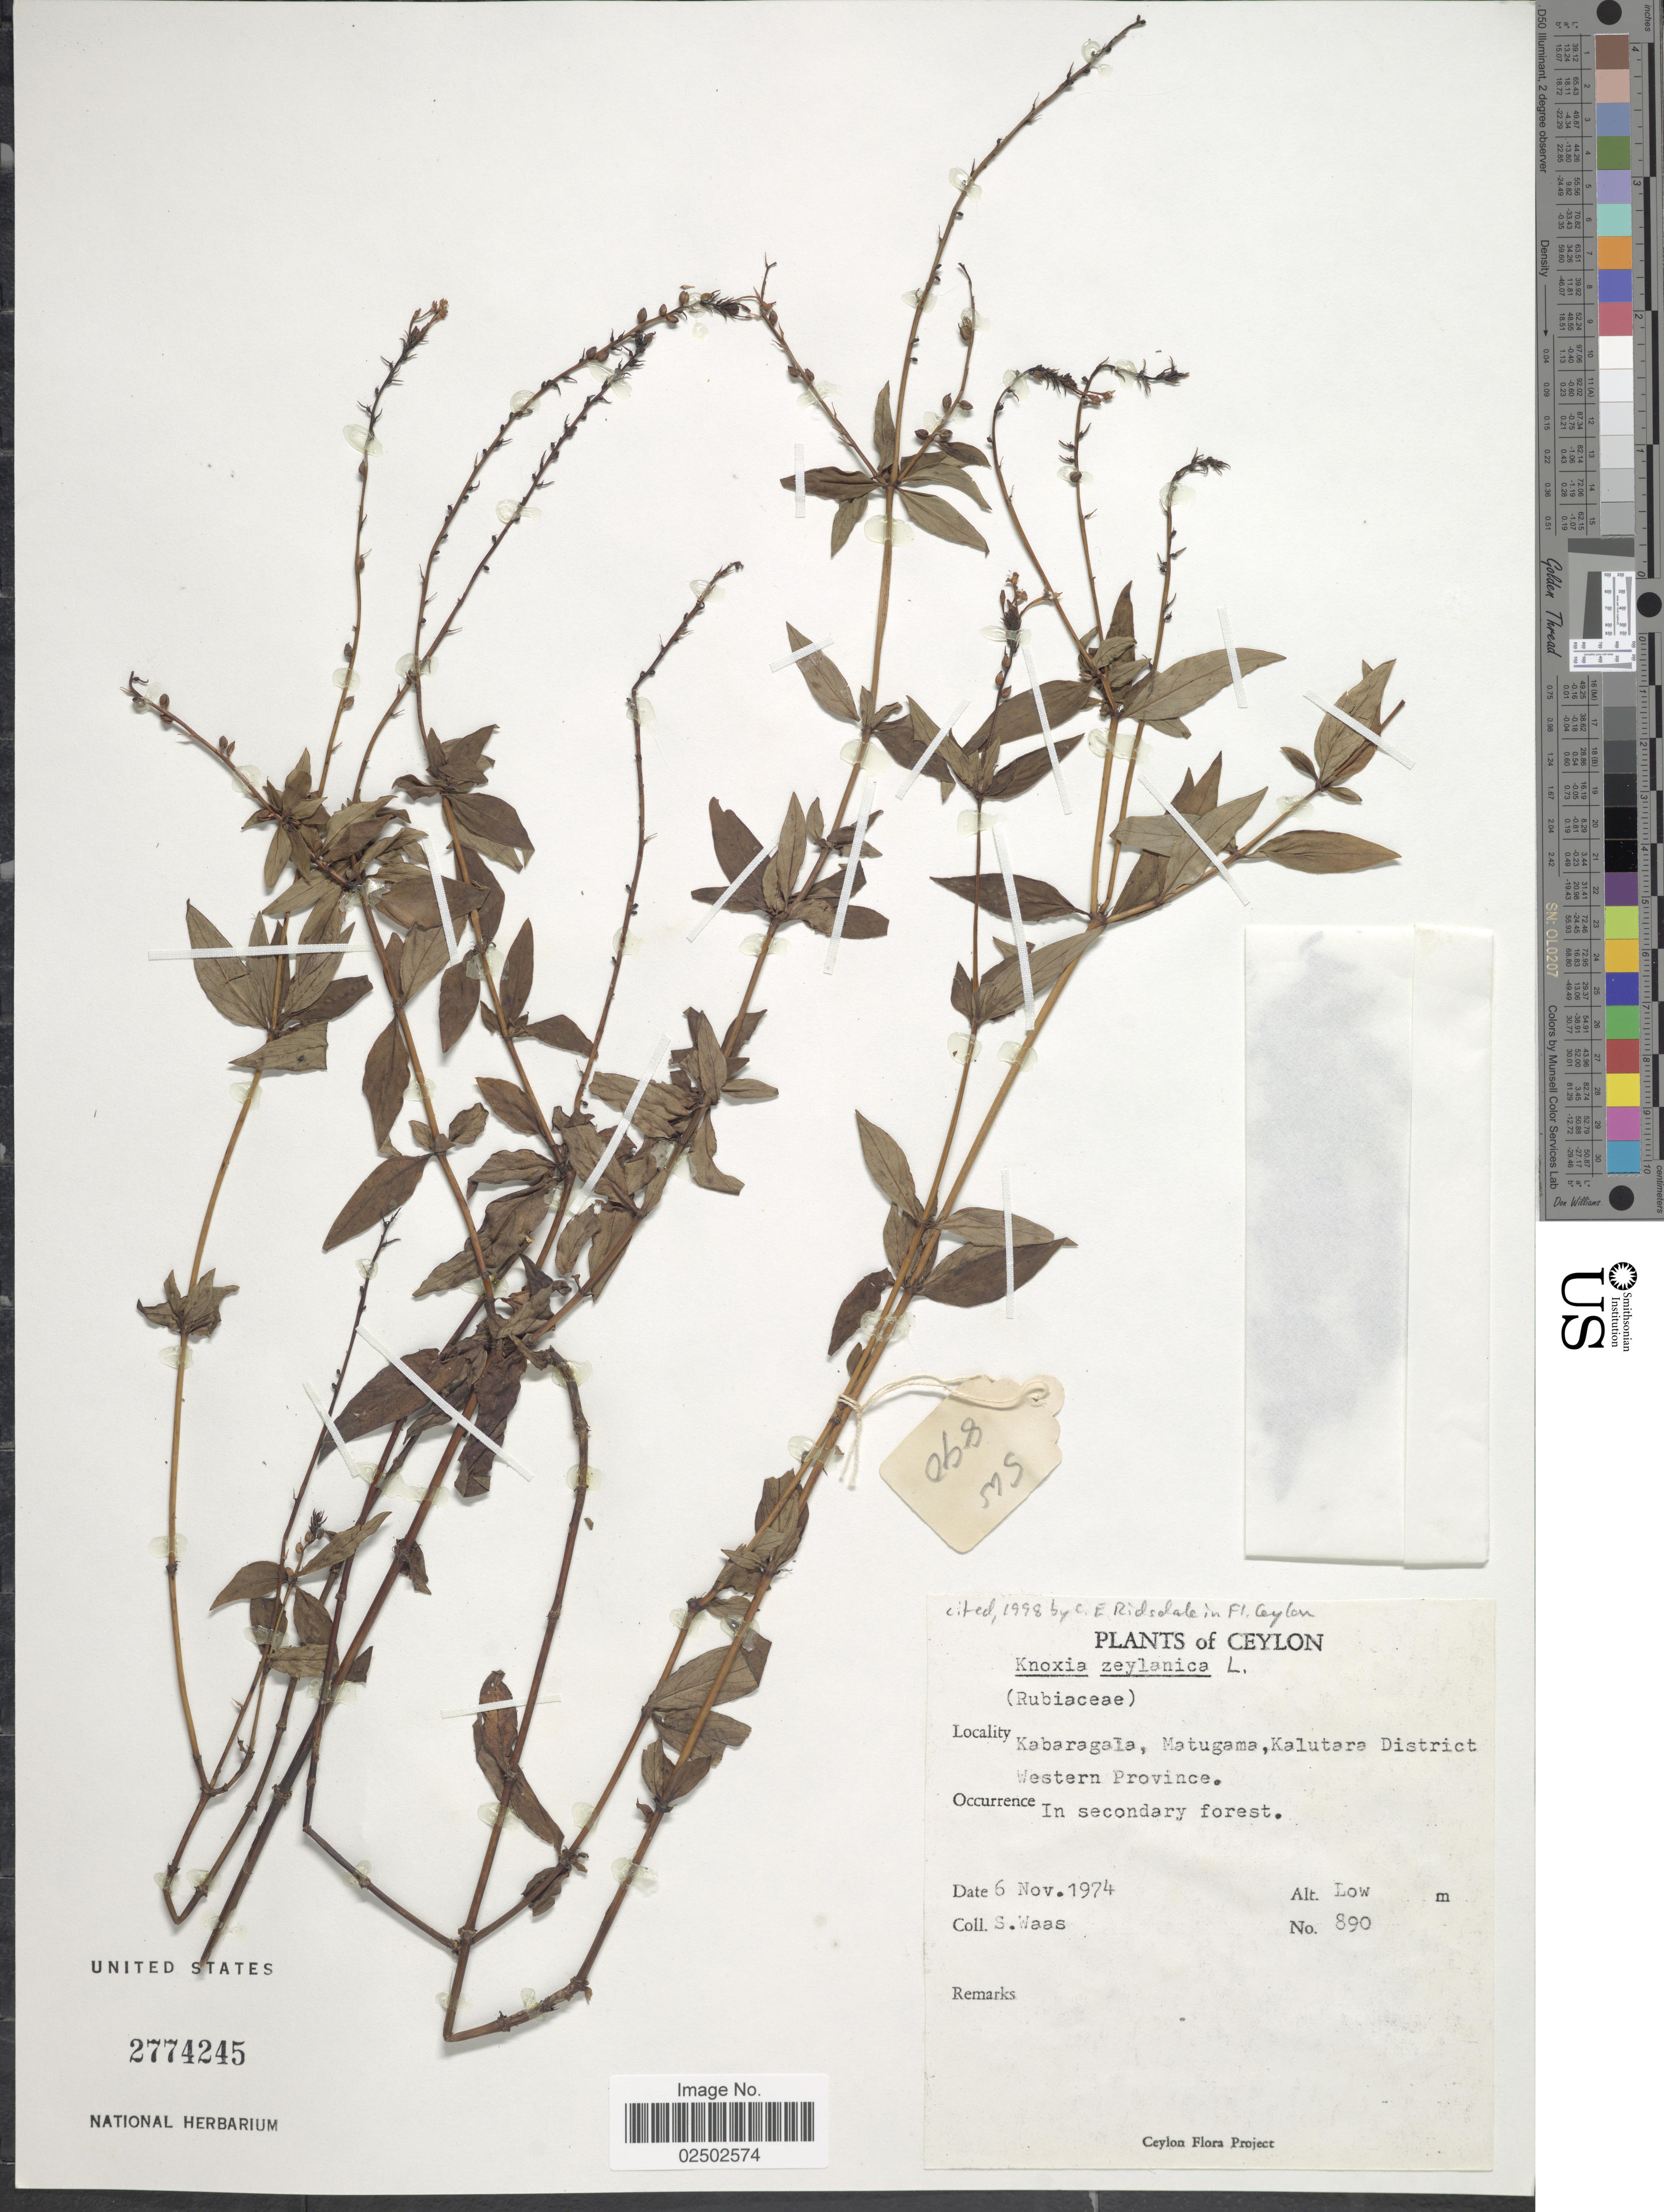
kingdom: Plantae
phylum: Tracheophyta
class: Magnoliopsida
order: Gentianales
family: Rubiaceae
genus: Knoxia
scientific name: Knoxia zeylanica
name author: L.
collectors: S. Waas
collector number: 890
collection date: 1974-11-06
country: Sri Lanka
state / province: Western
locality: Ceylon, Kabaragala, Matugama, Kalutara District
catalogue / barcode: US 2774245